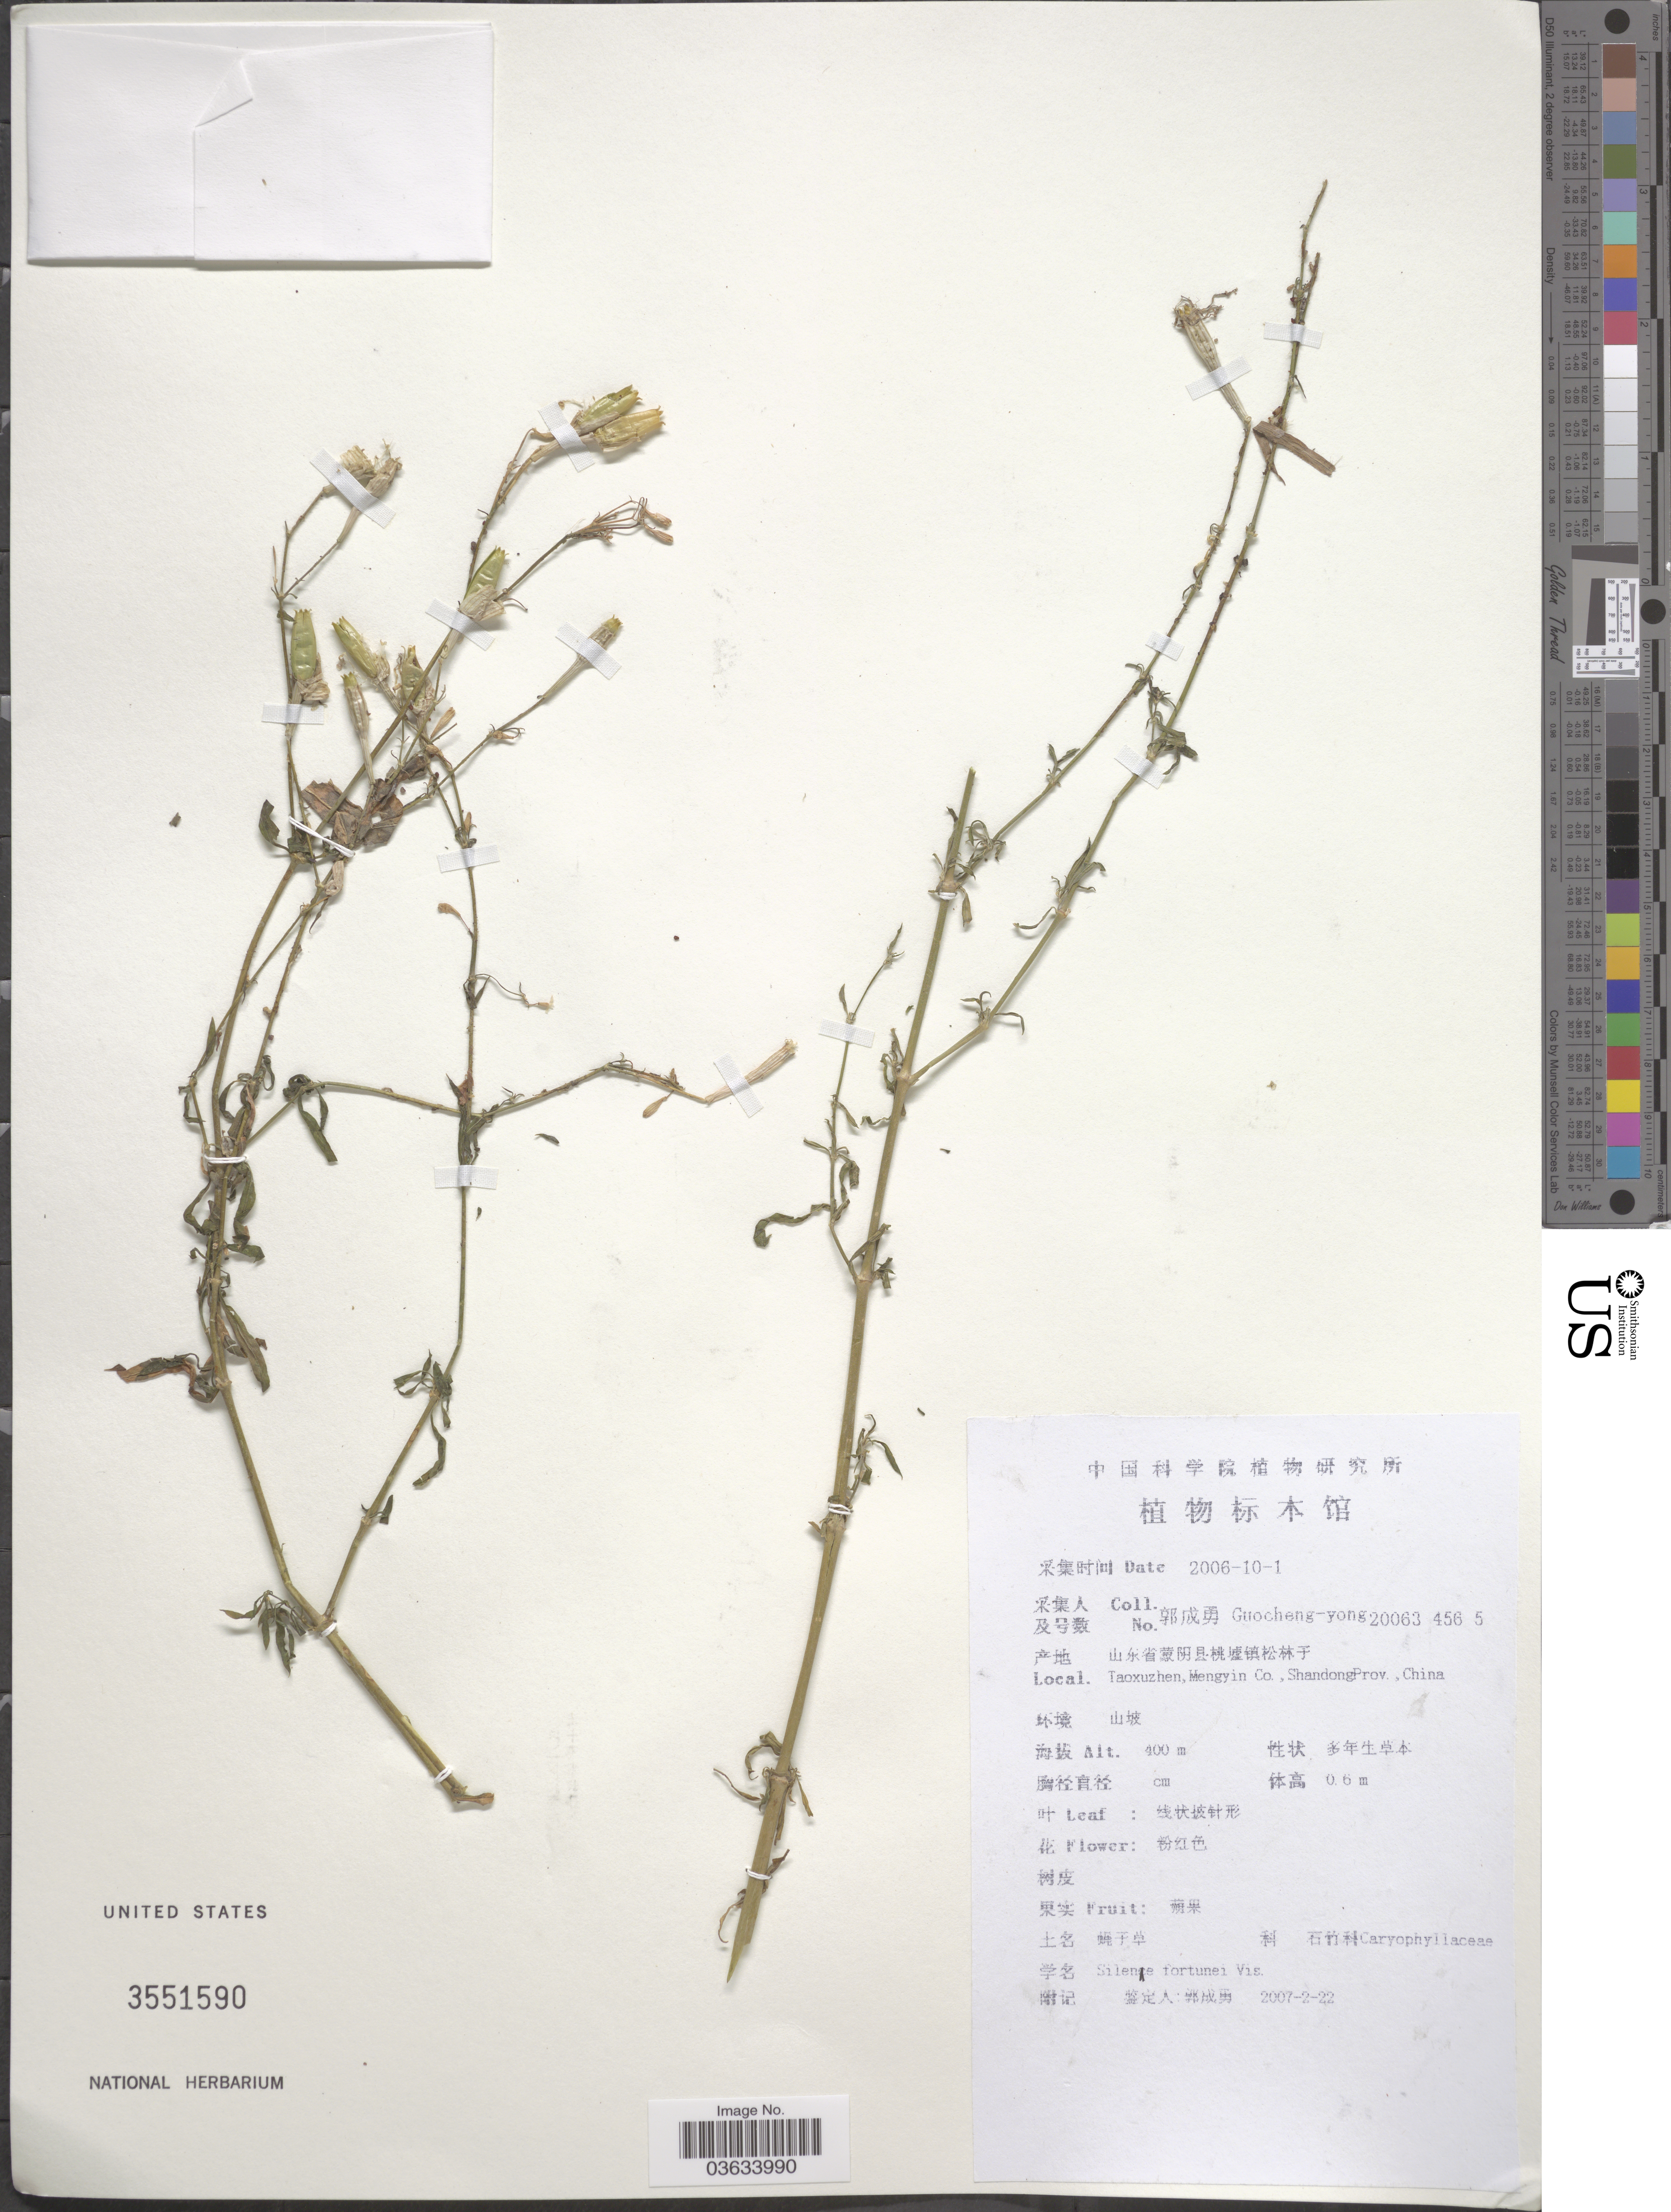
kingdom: Plantae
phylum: Tracheophyta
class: Magnoliopsida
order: Caryophyllales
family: Caryophyllaceae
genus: Silene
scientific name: Silene fortunei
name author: Vis.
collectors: Guo cheng-yong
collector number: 20063 456 5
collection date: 2006-10-01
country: China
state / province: Shandong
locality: Taoxuzhen, Mengyin Co.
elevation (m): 400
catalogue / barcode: US 3551590